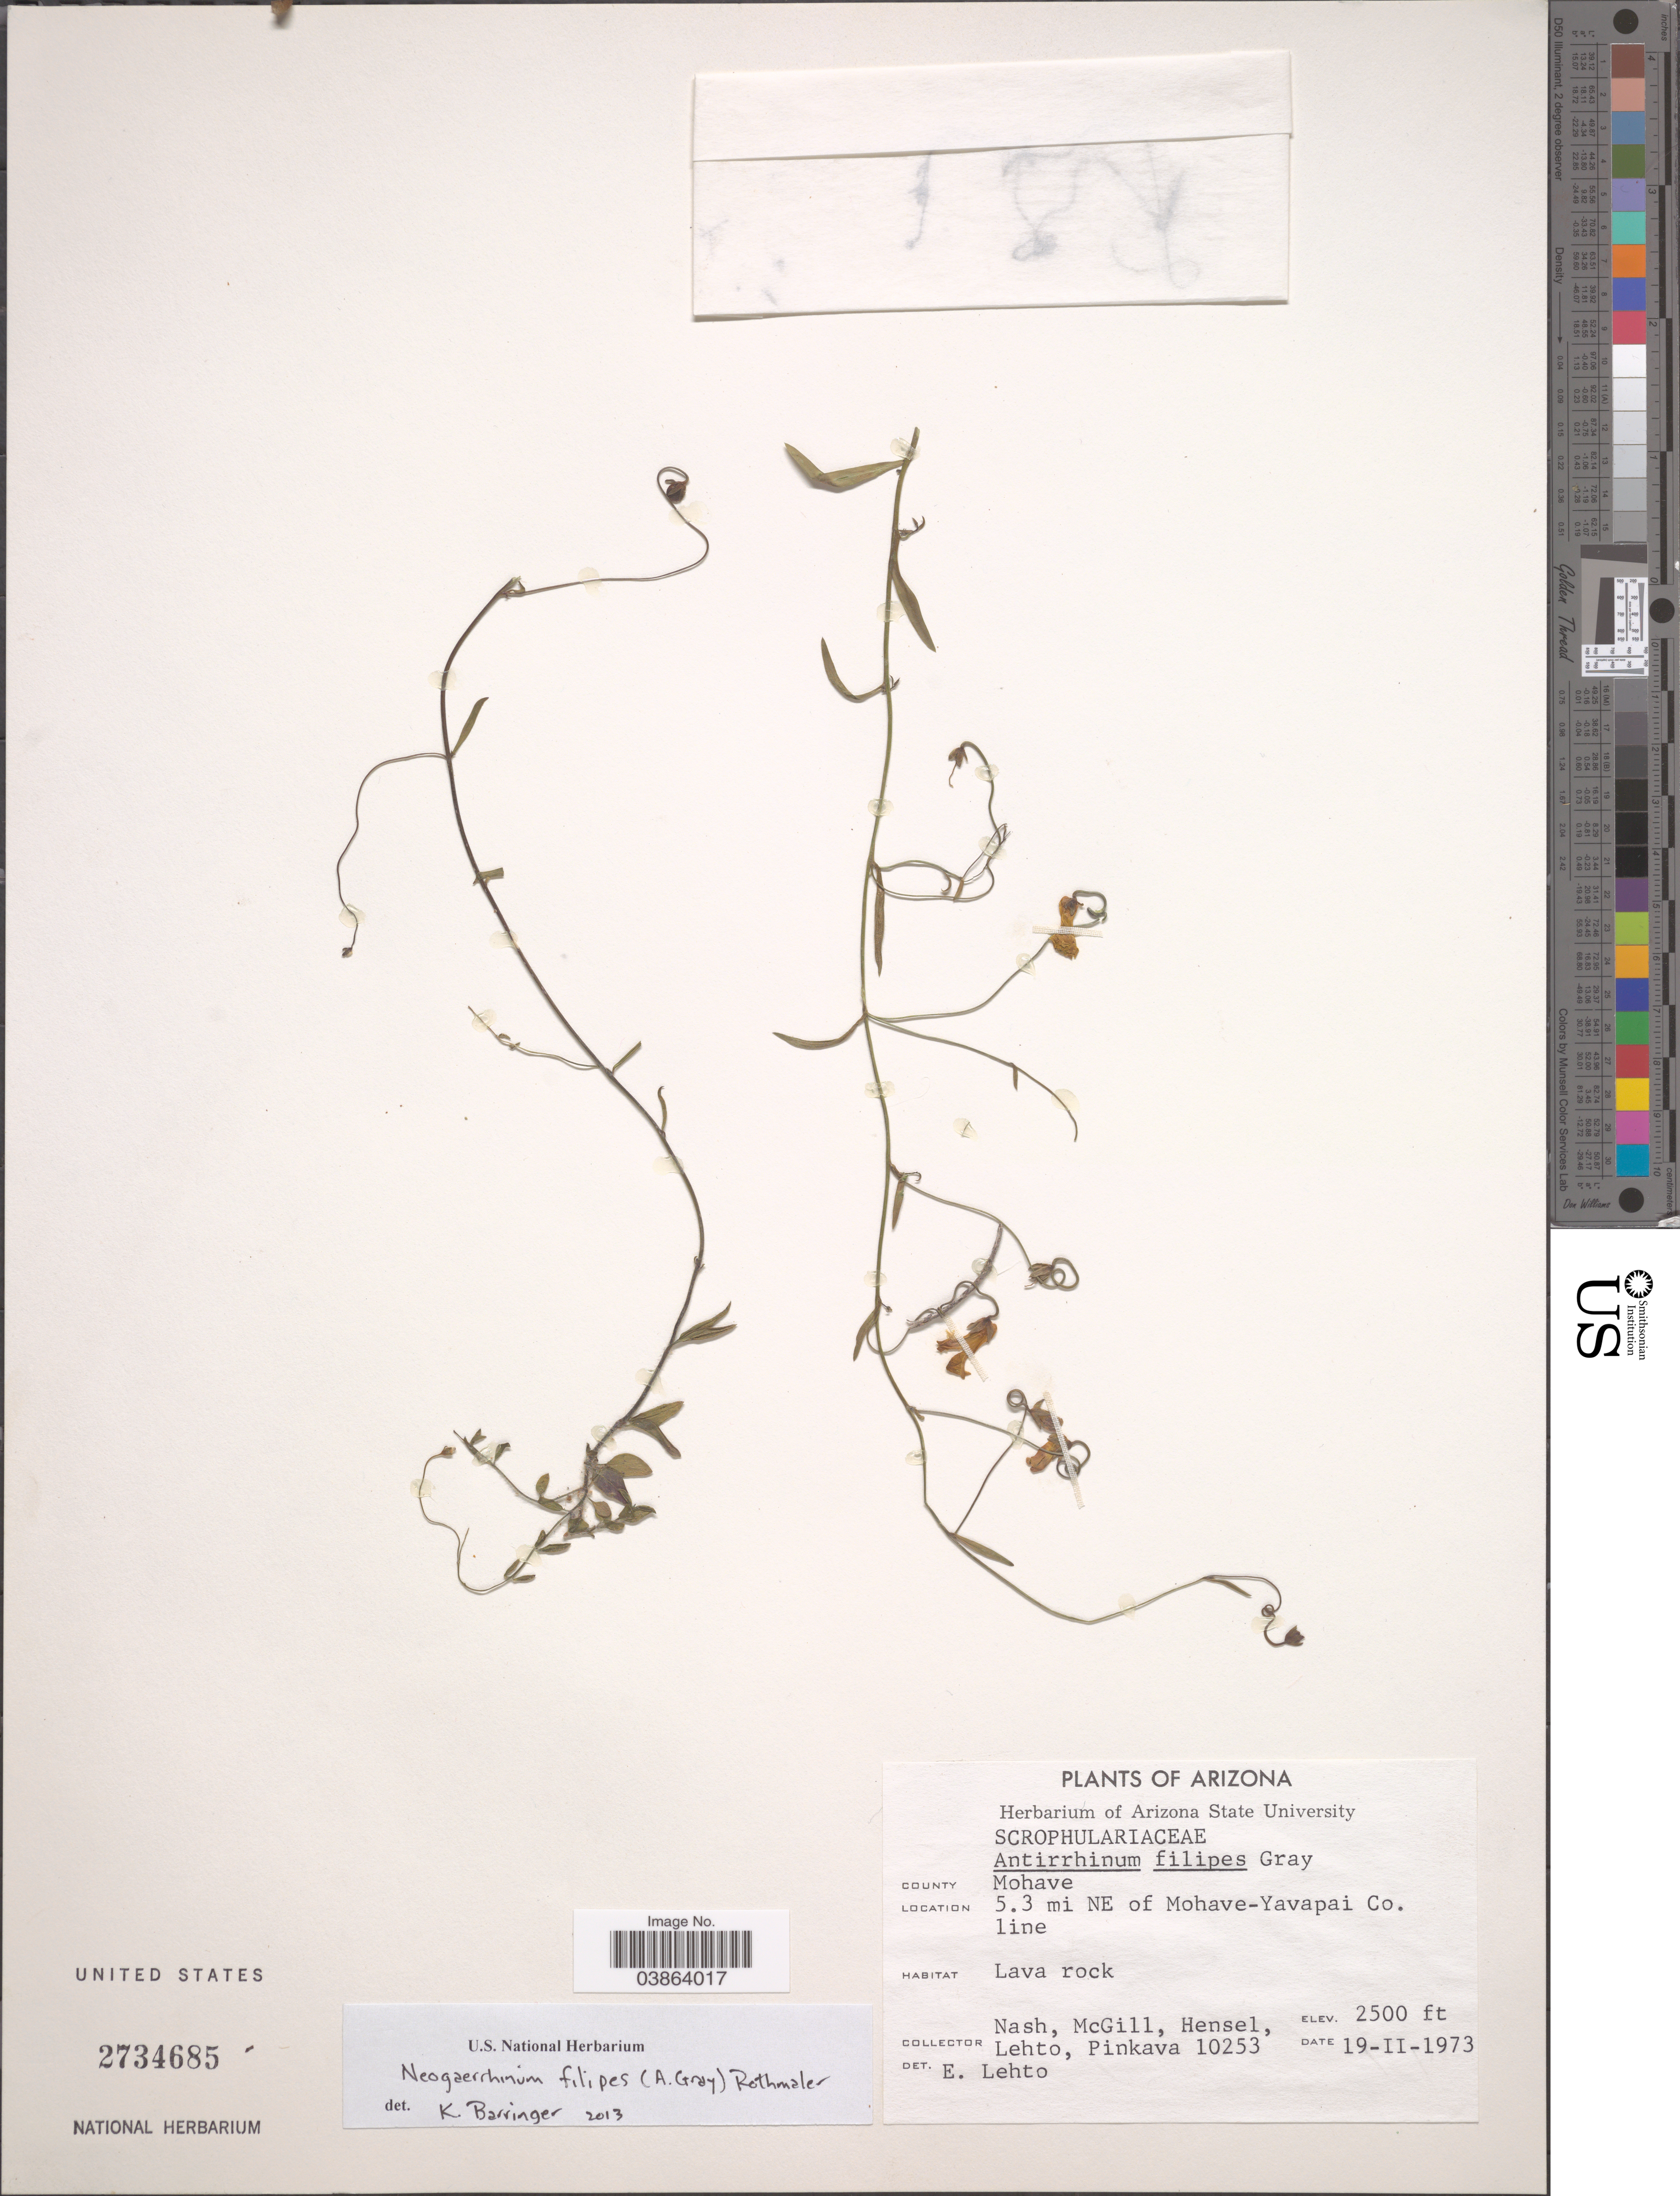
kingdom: Plantae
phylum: Tracheophyta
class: Magnoliopsida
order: Lamiales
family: Plantaginaceae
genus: Neogaerrhinum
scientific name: Neogaerrhinum filipes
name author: (A. Gray) Rothm.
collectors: -- Nash, -. McGill, -. Hensel, -. Lehto & -. Pinkava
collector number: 10253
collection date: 1973-02-19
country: United States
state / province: Arizona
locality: County Mohave. 5.3 mi NE of Mohave-Yavapai Co. line.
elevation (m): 762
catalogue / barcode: US 2734685